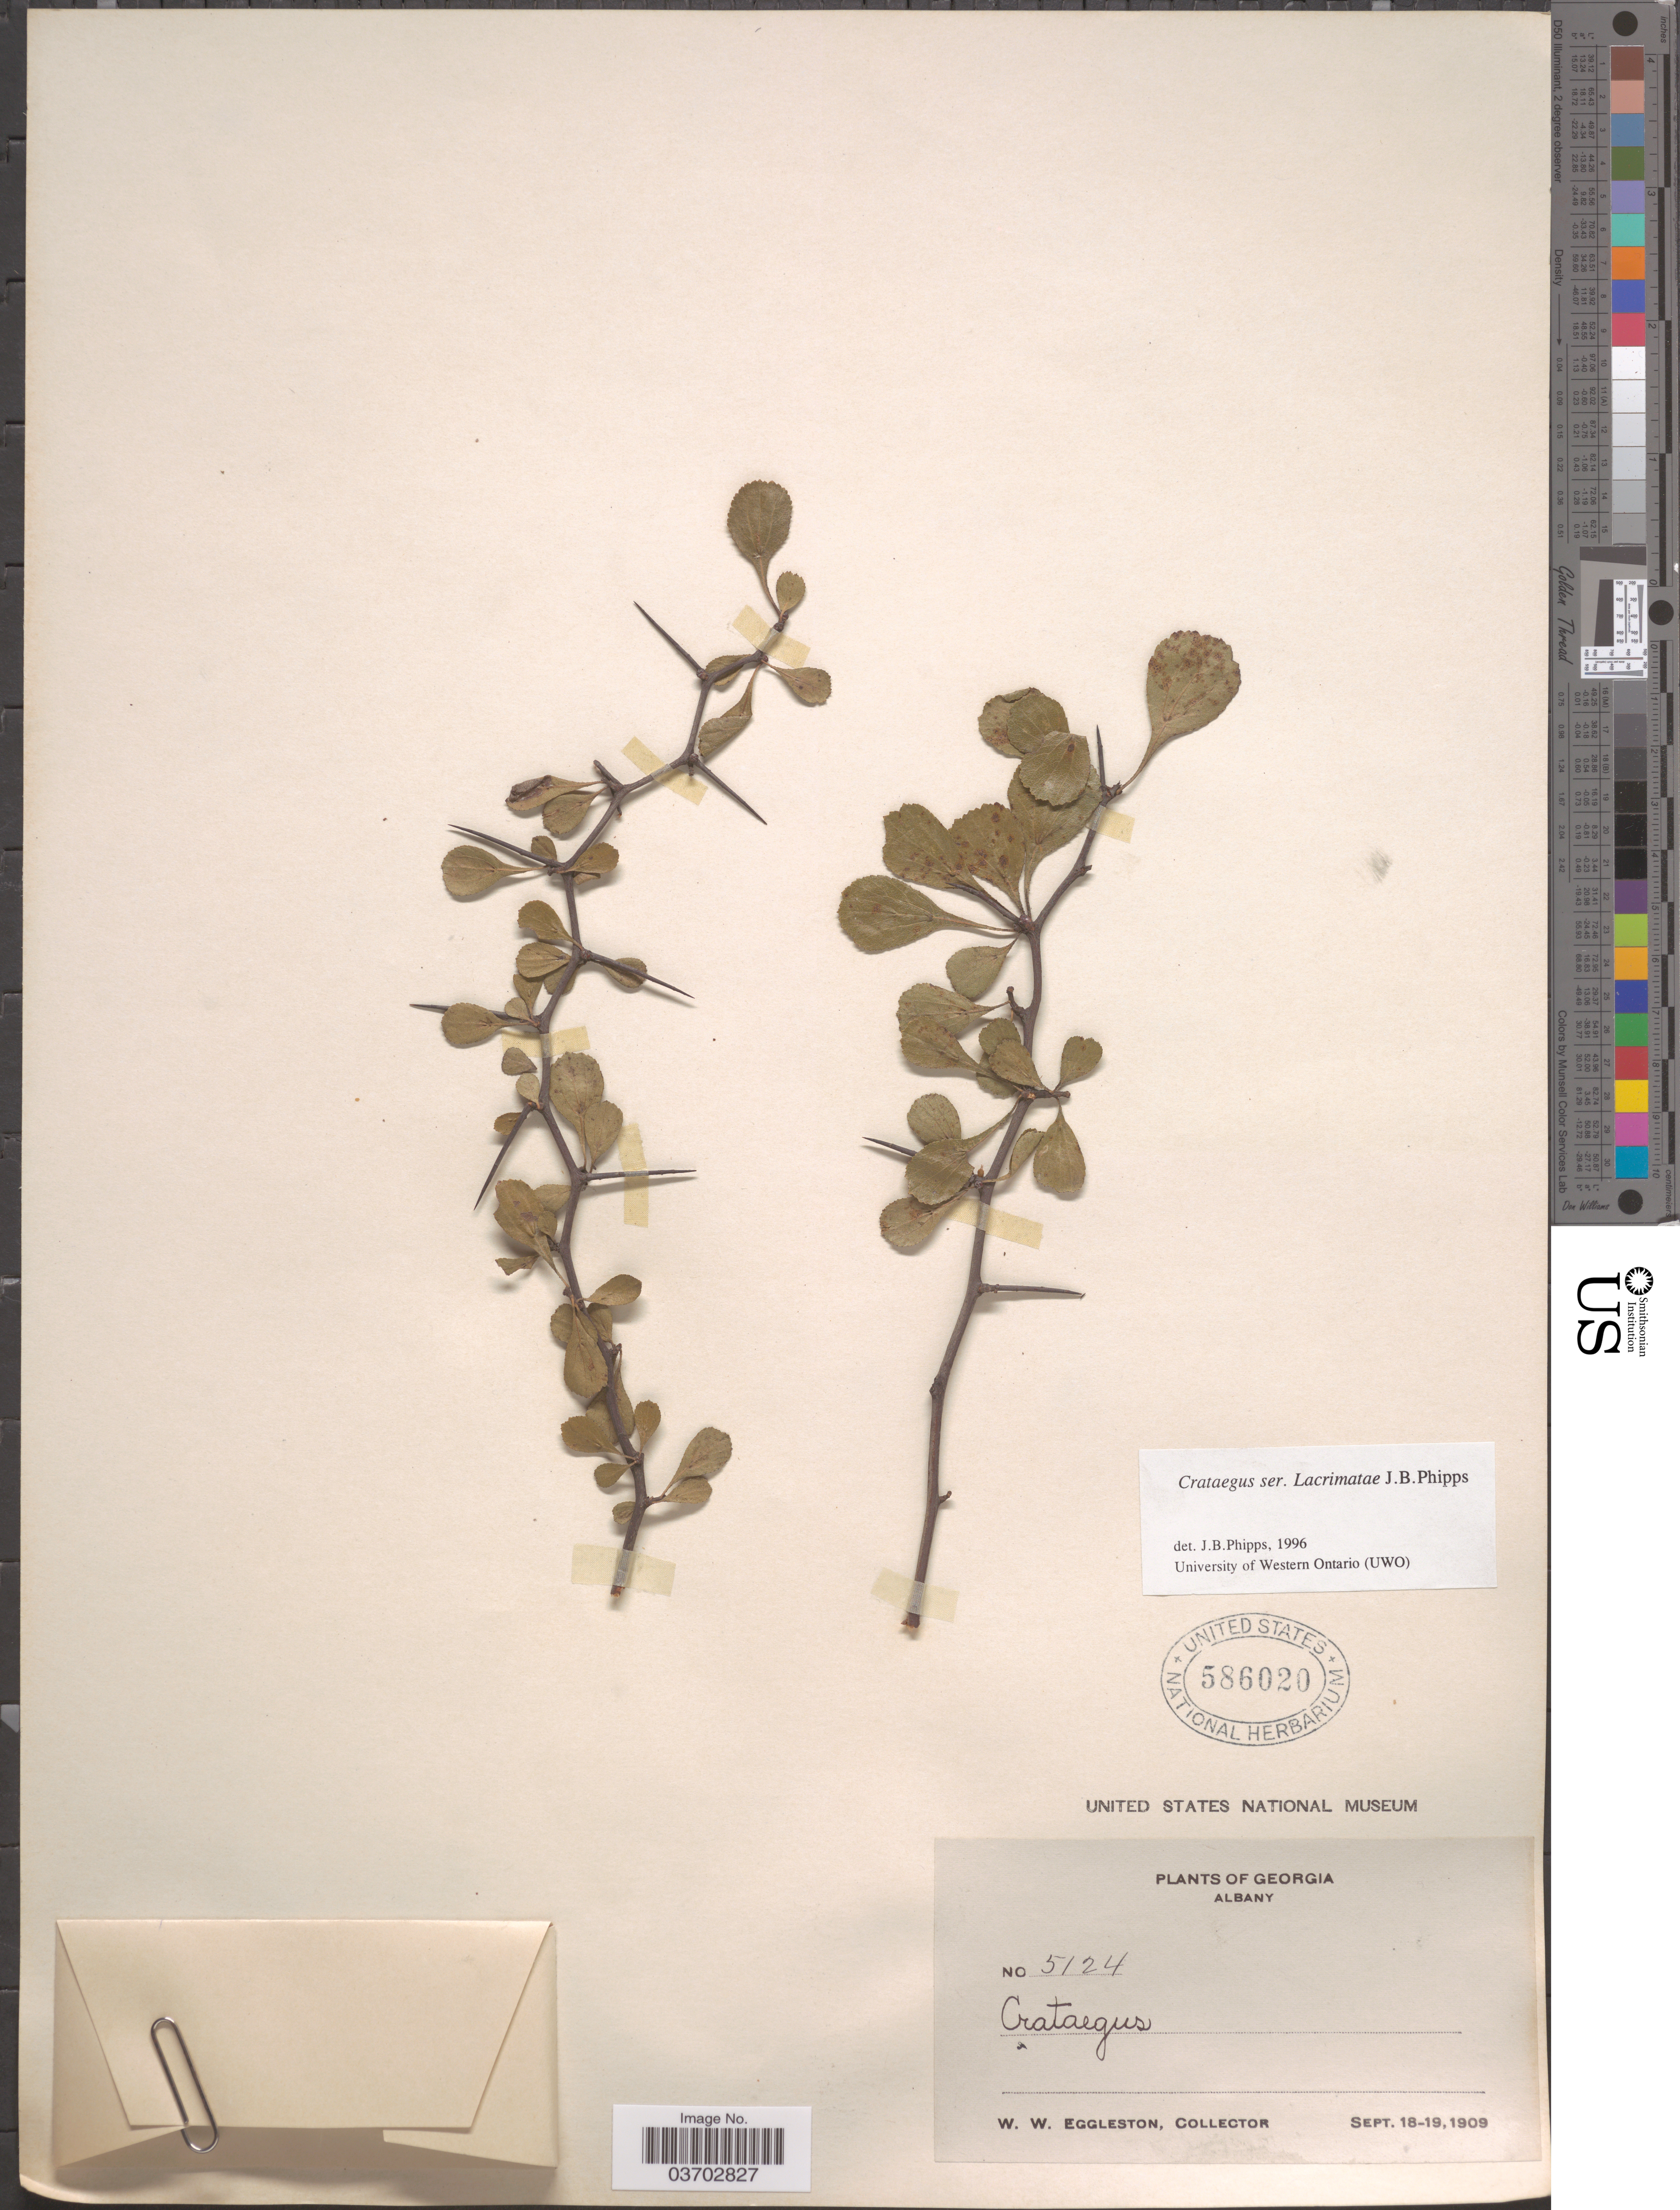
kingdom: Plantae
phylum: Tracheophyta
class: Magnoliopsida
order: Rosales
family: Rosaceae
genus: Crataegus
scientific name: Crataegus sp.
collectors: W. W. Eggleston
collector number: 5124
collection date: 1909-09-18/1909-09-19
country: United States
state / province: Georgia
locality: Albany.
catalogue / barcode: US 586020